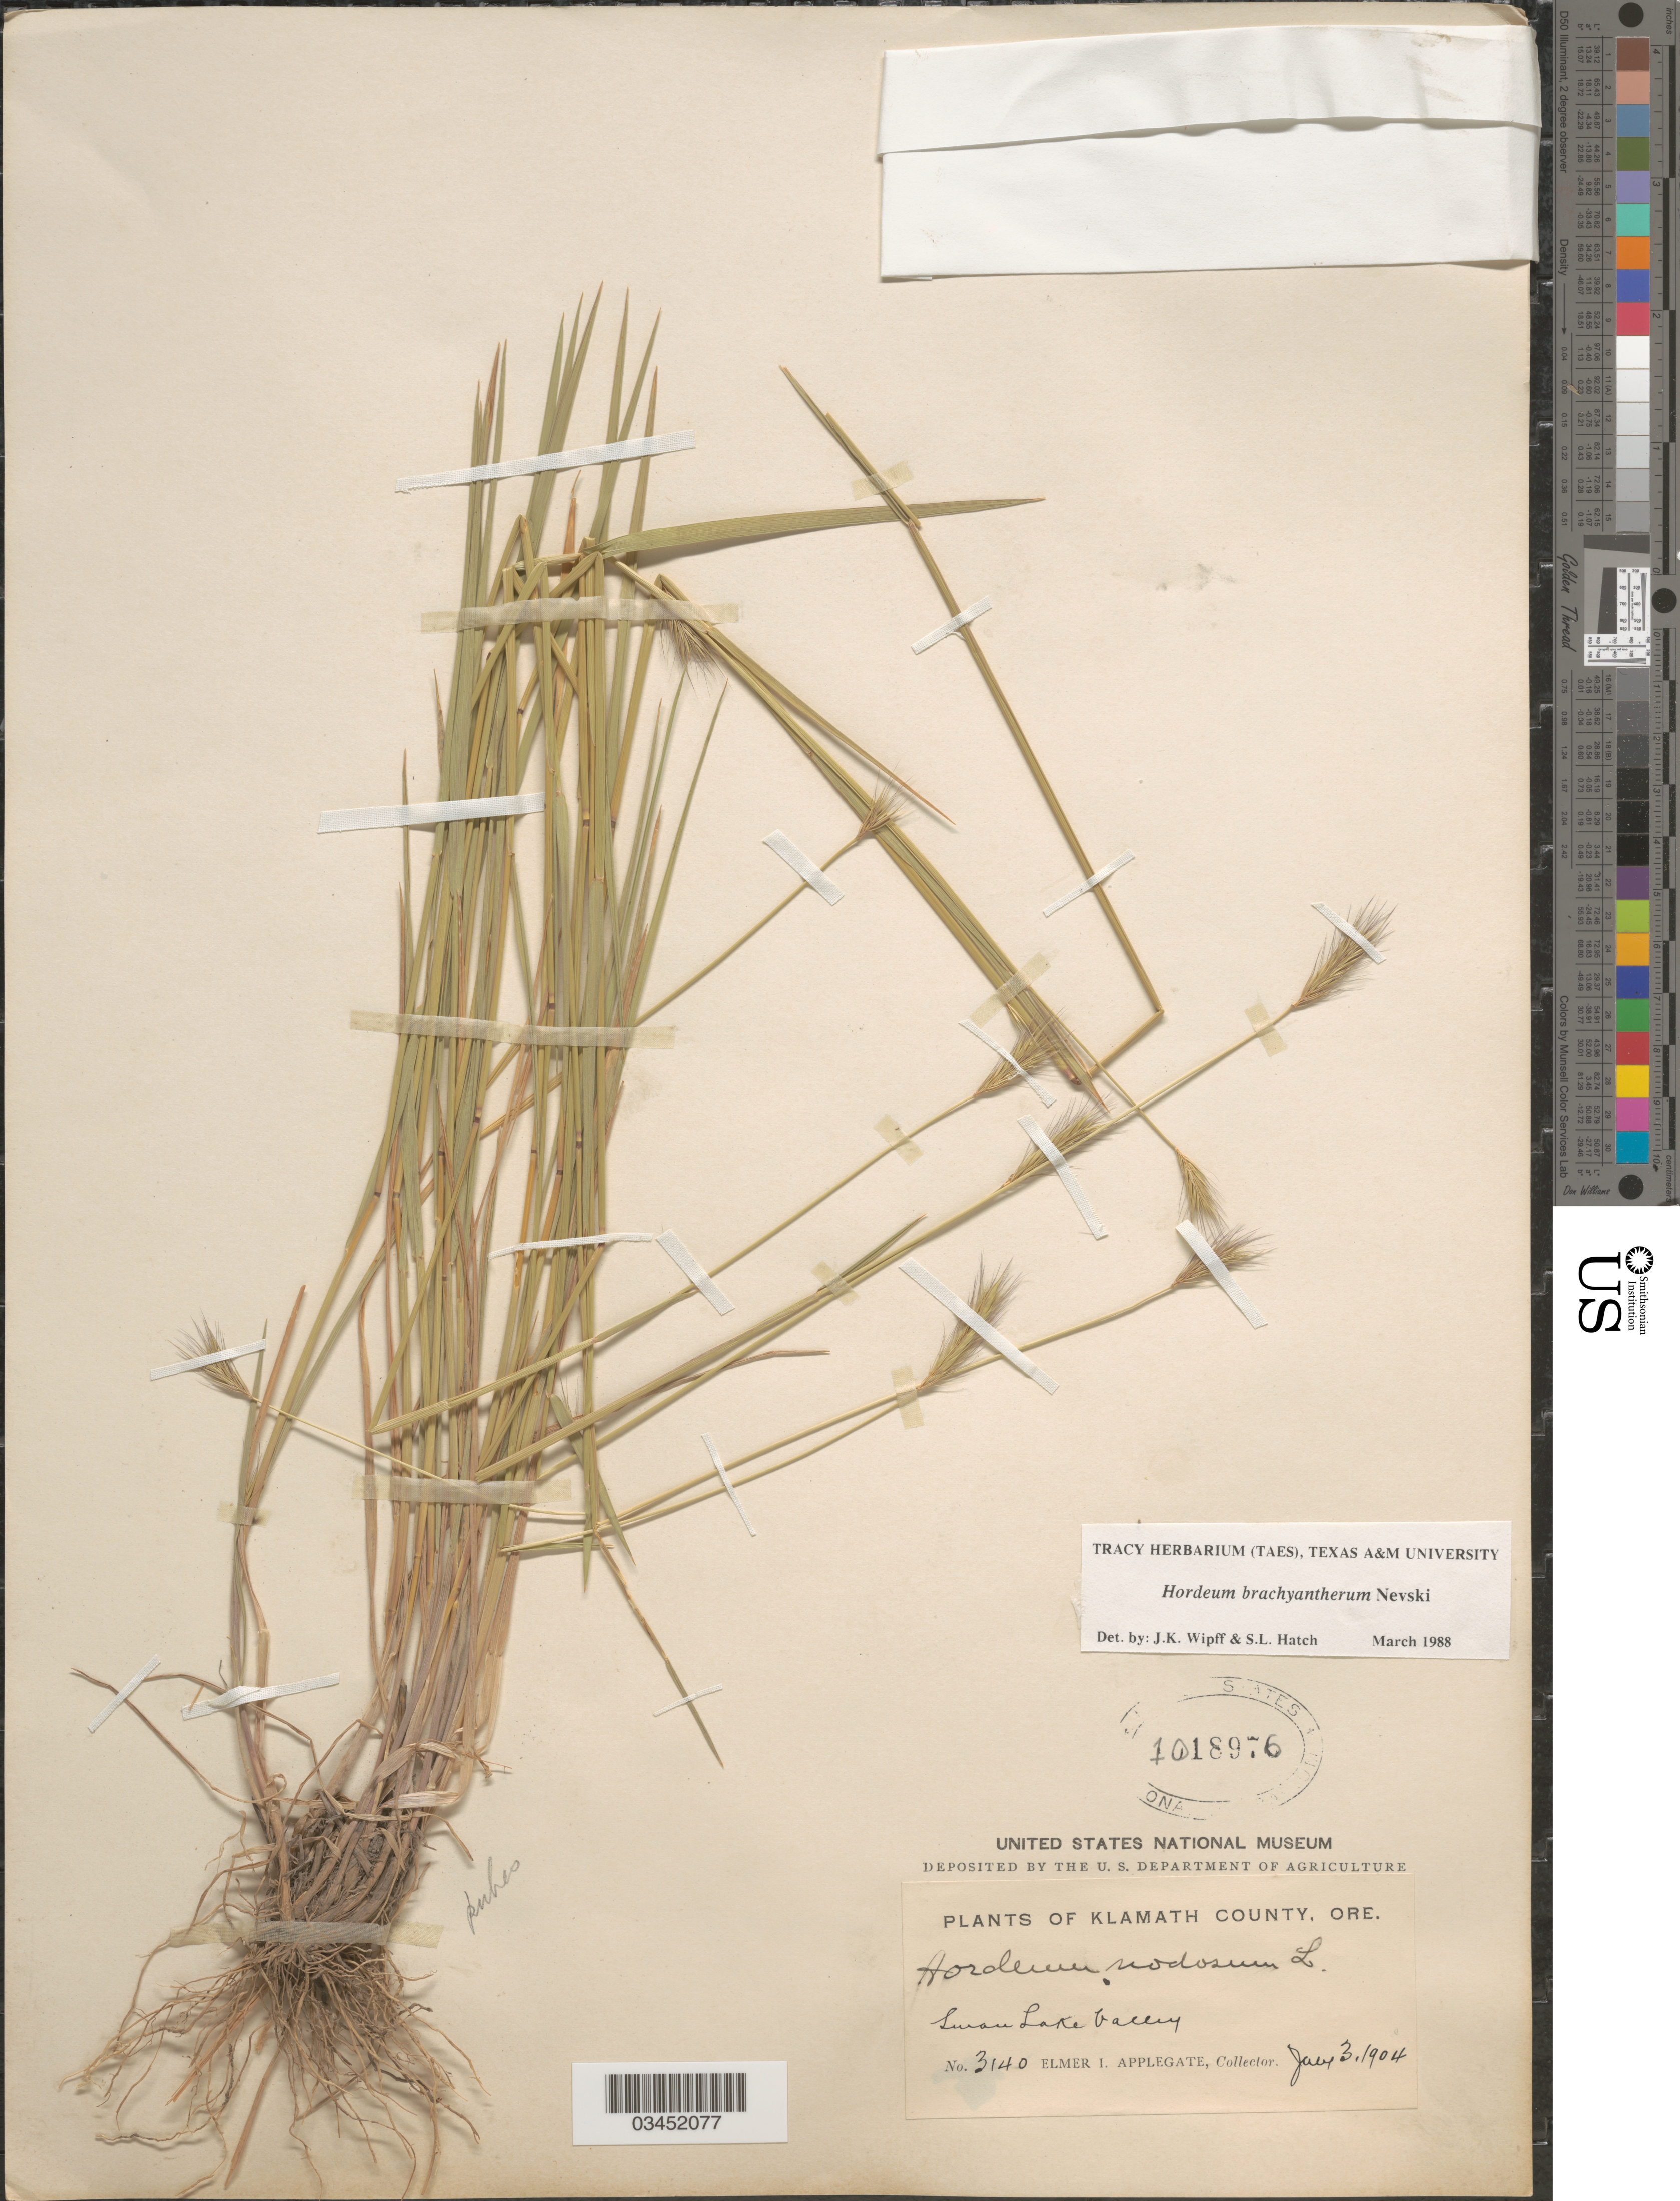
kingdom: Plantae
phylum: Tracheophyta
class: Liliopsida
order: Poales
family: Poaceae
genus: Hordeum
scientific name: Hordeum brachyantherum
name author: Nevski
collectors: E. I. Applegate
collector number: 3140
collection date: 1904-07-03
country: United States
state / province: Oregon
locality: Klamath County. Swan Lake Valley.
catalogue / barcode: US 1018976